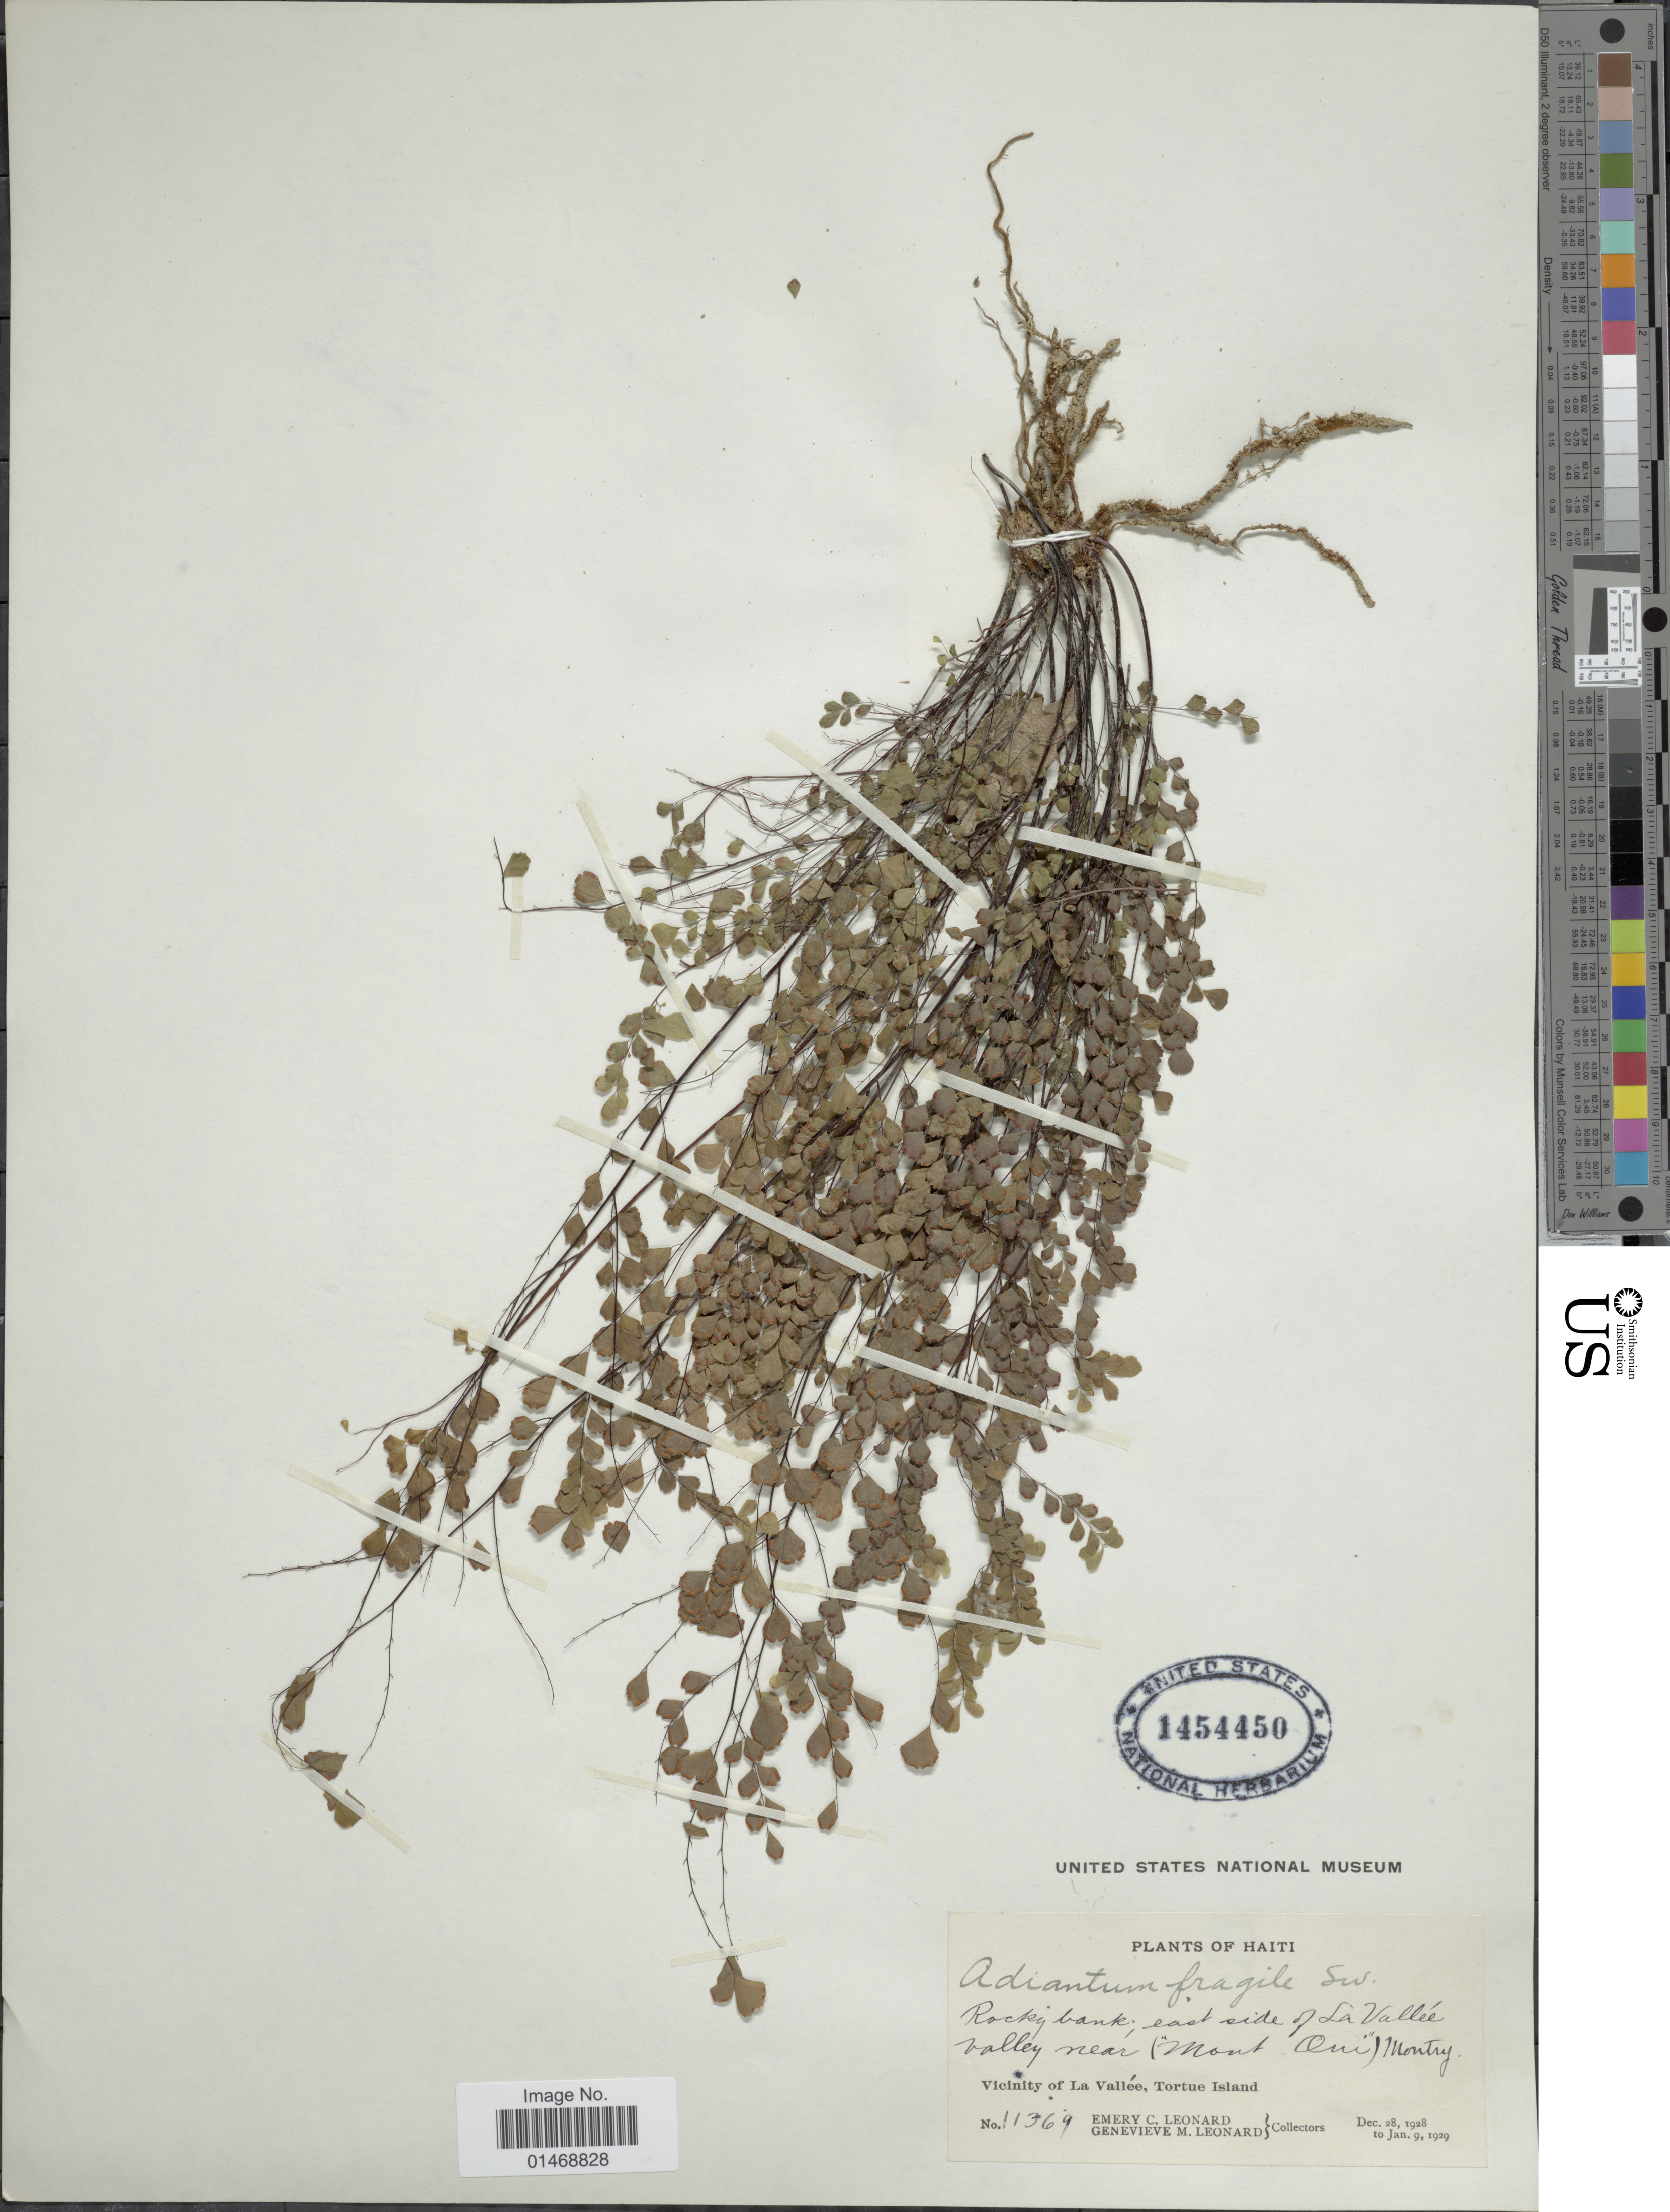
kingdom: Plantae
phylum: Tracheophyta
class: Polypodiopsida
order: Polypodiales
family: Pteridaceae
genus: Adiantum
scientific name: Adiantum fragile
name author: Sw.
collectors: E. C. Leonard & G. M. Leonard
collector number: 11369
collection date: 1928-12-28/1929-01-09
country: Haiti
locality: East side of La Vallée valley, near ('Mount Oni')Vicinity of La Vallée, Tortue Island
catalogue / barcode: US 1454450